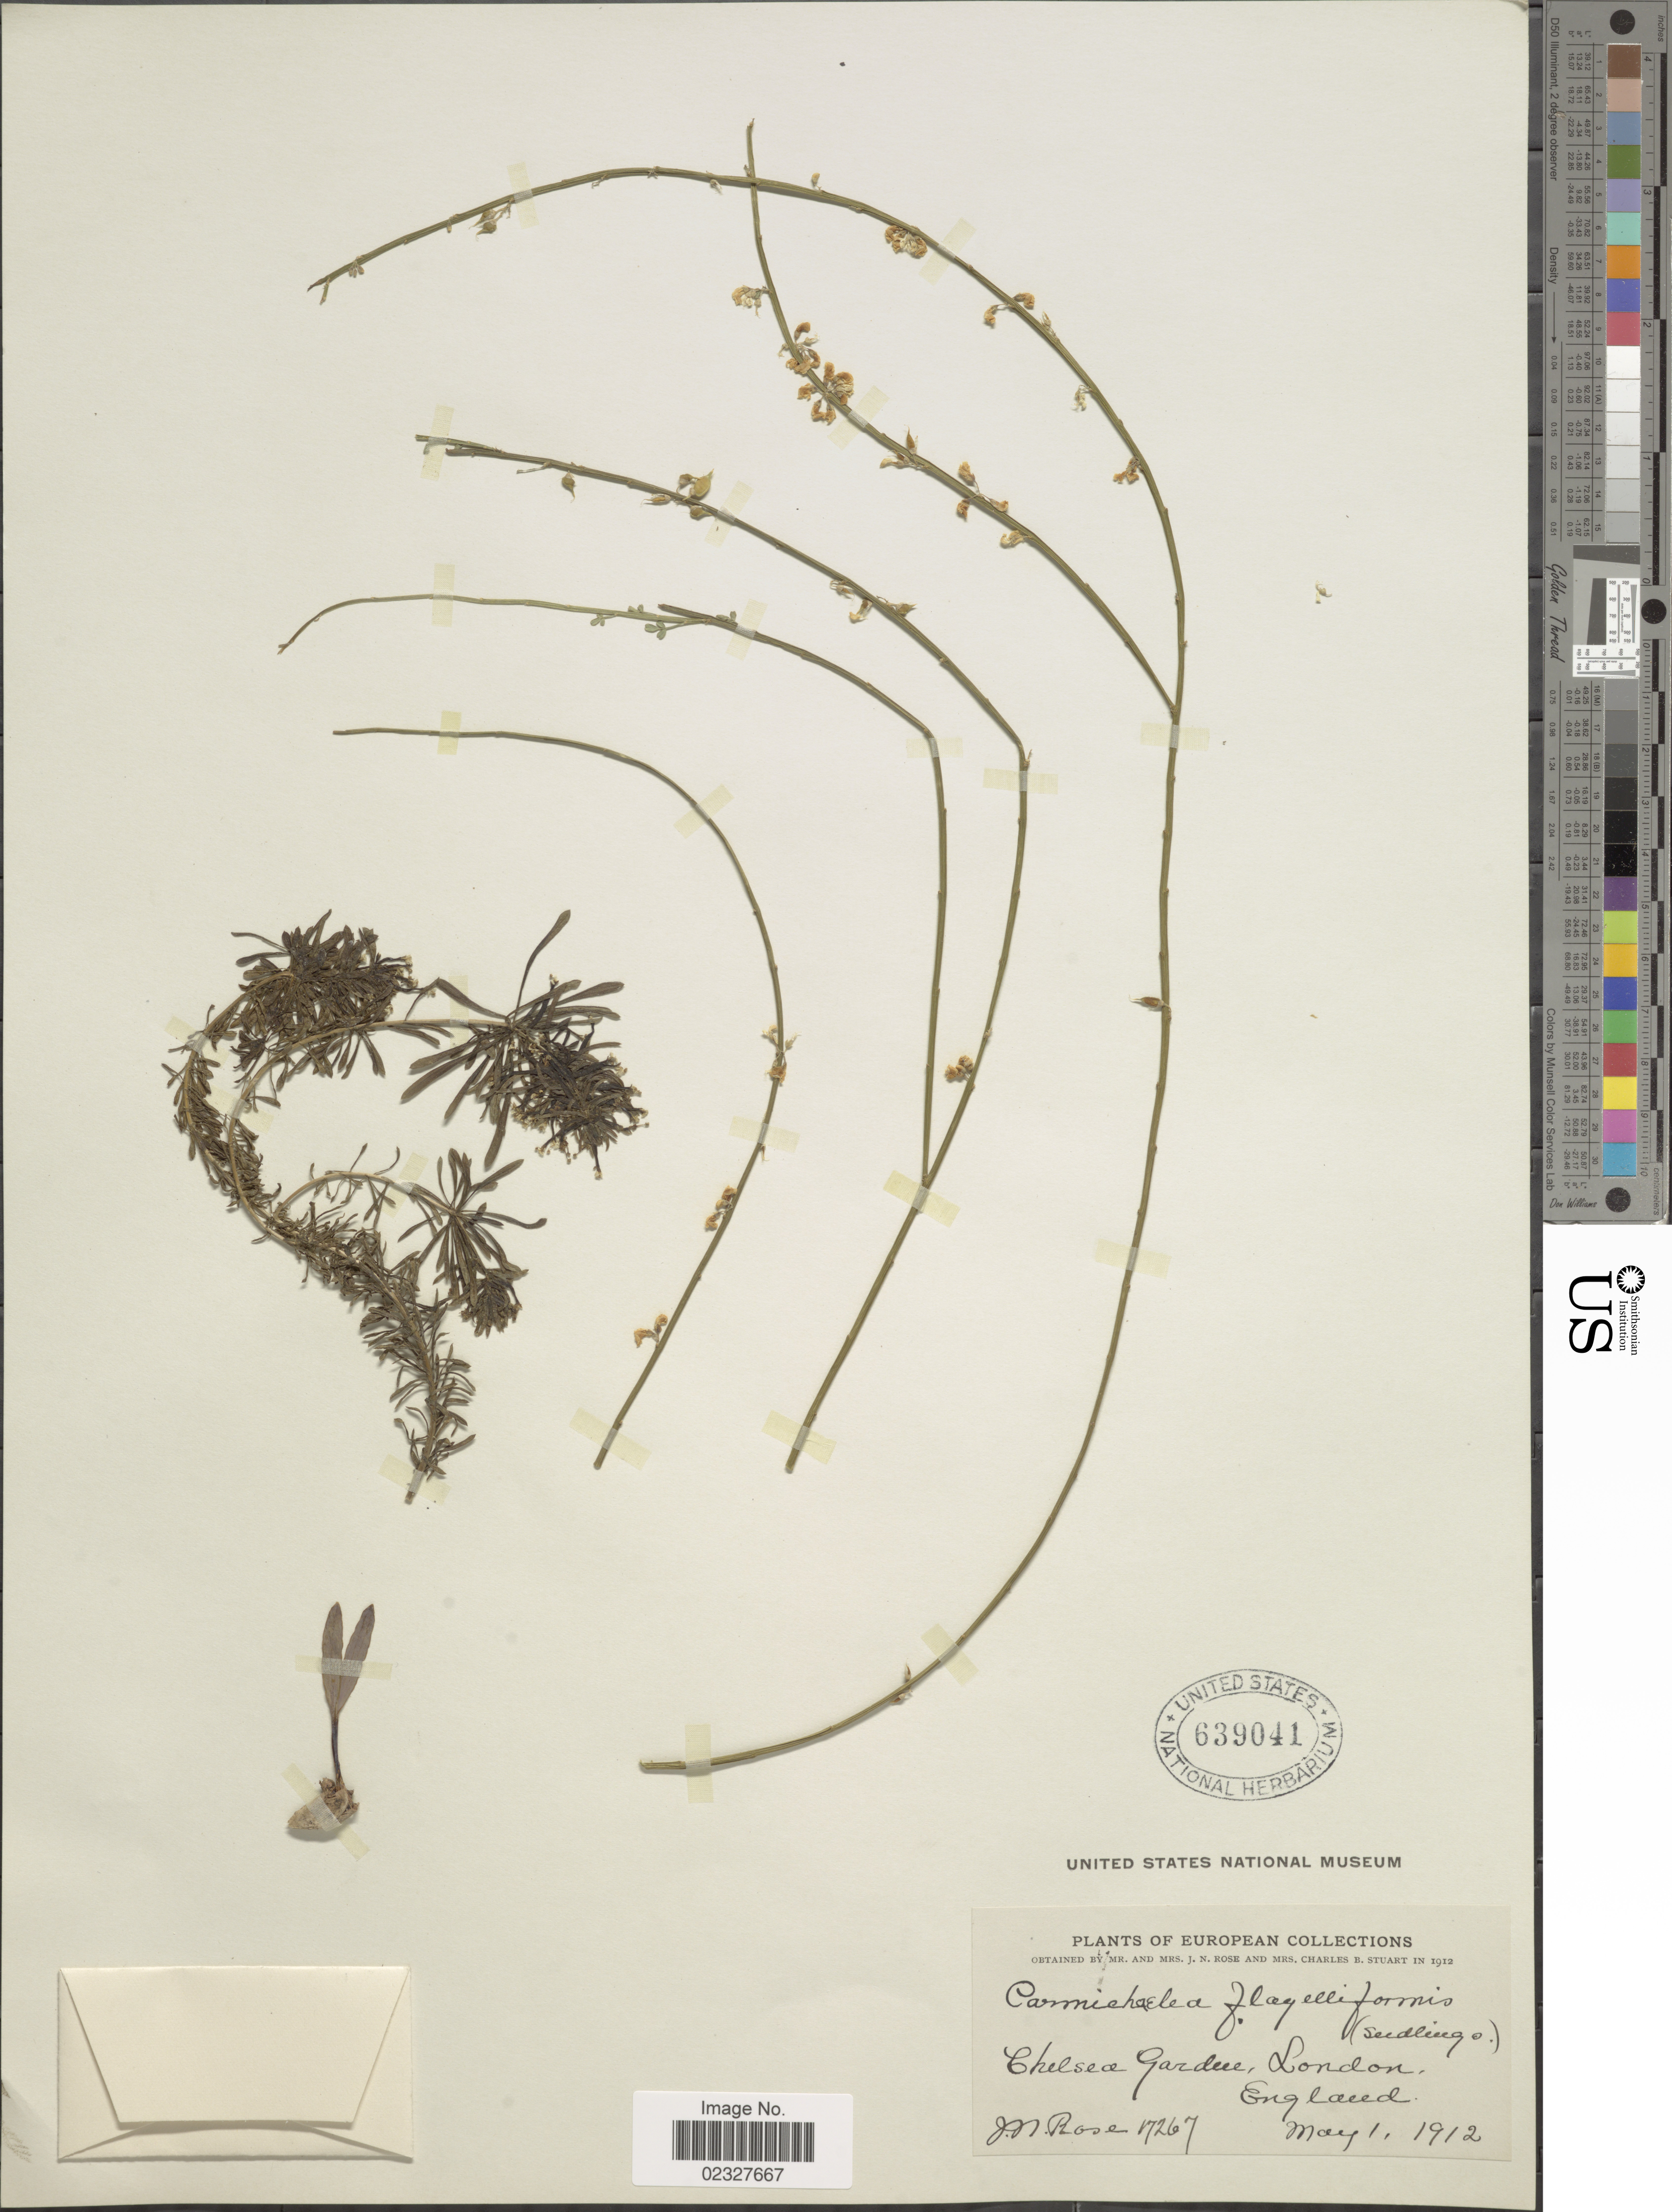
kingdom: Plantae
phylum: Tracheophyta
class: Magnoliopsida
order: Fabales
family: Fabaceae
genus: Carmichaelia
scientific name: Carmichaelia flagelliformis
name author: Colenso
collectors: L. B. Rose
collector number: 17267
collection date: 1912-05-01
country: United Kingdom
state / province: England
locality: Chelsea Garden, London, England.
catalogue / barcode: US 639041